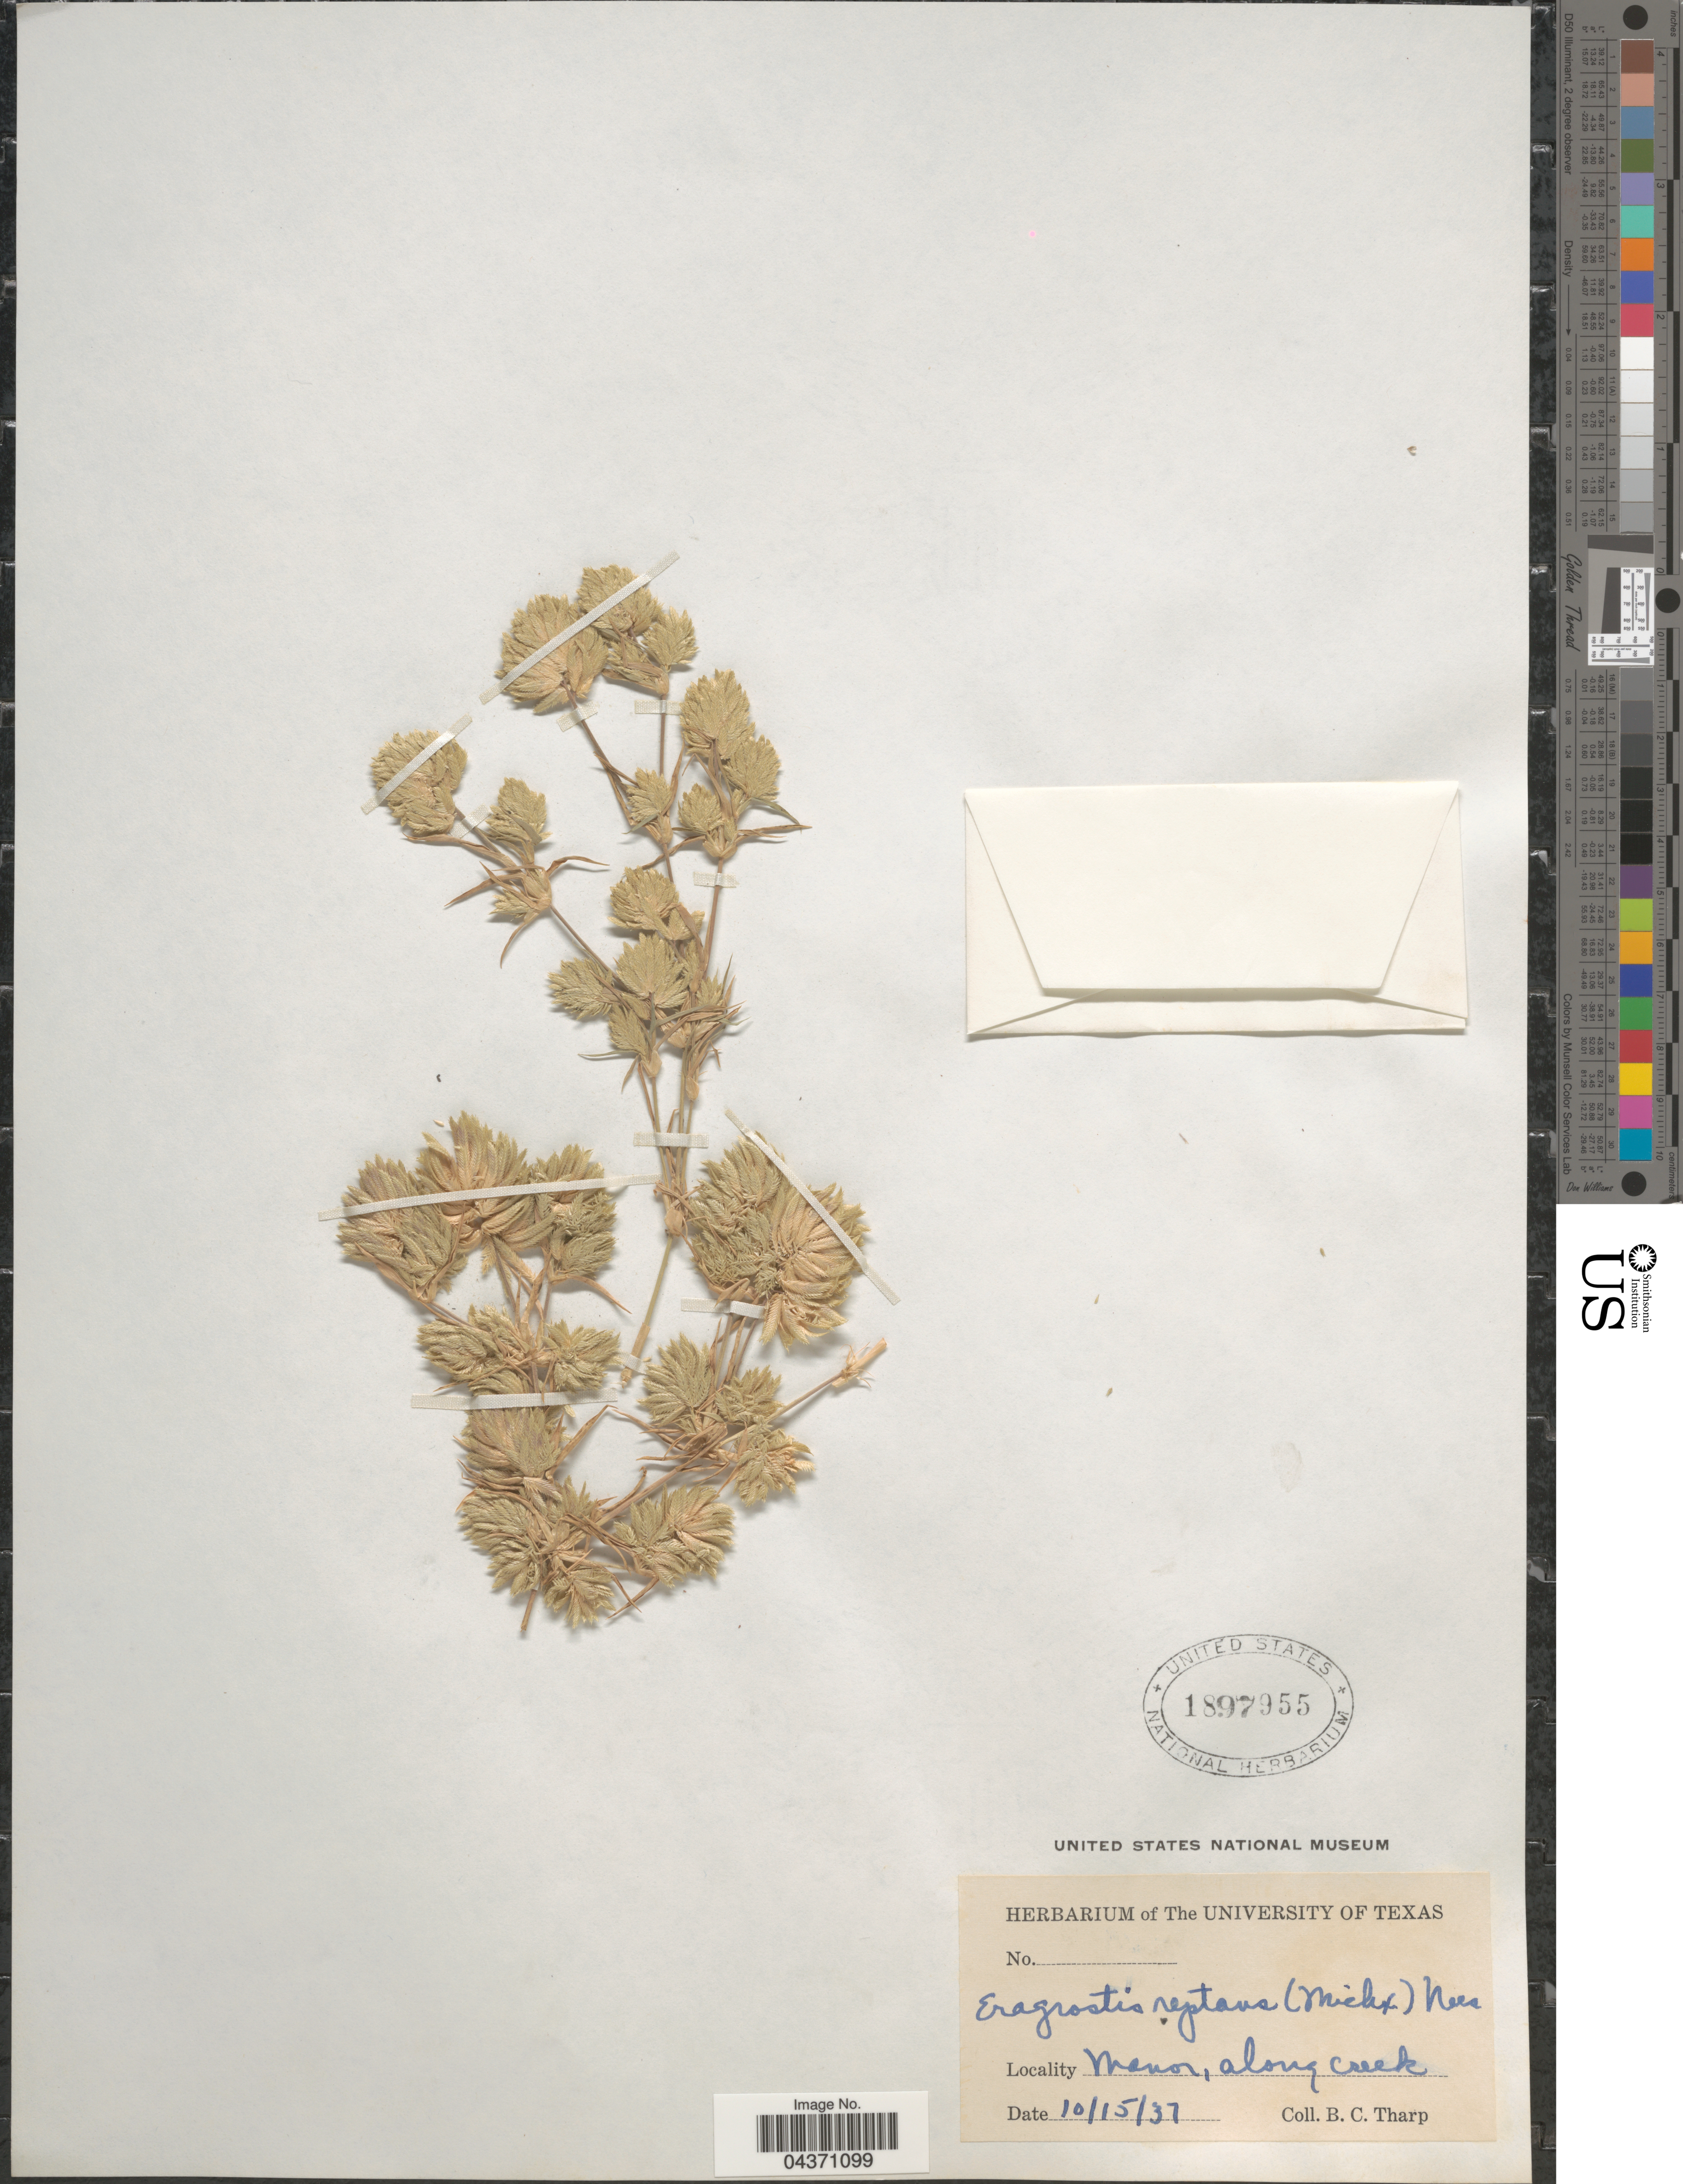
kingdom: Plantae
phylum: Tracheophyta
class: Liliopsida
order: Poales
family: Poaceae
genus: Eragrostis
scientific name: Eragrostis reptans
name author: (Michx.) Nees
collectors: B. C. Tharp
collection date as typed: Transcribed d/m/y: 15/10/37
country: United States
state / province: Texas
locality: Manor, along creek.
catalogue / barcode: US 1897955